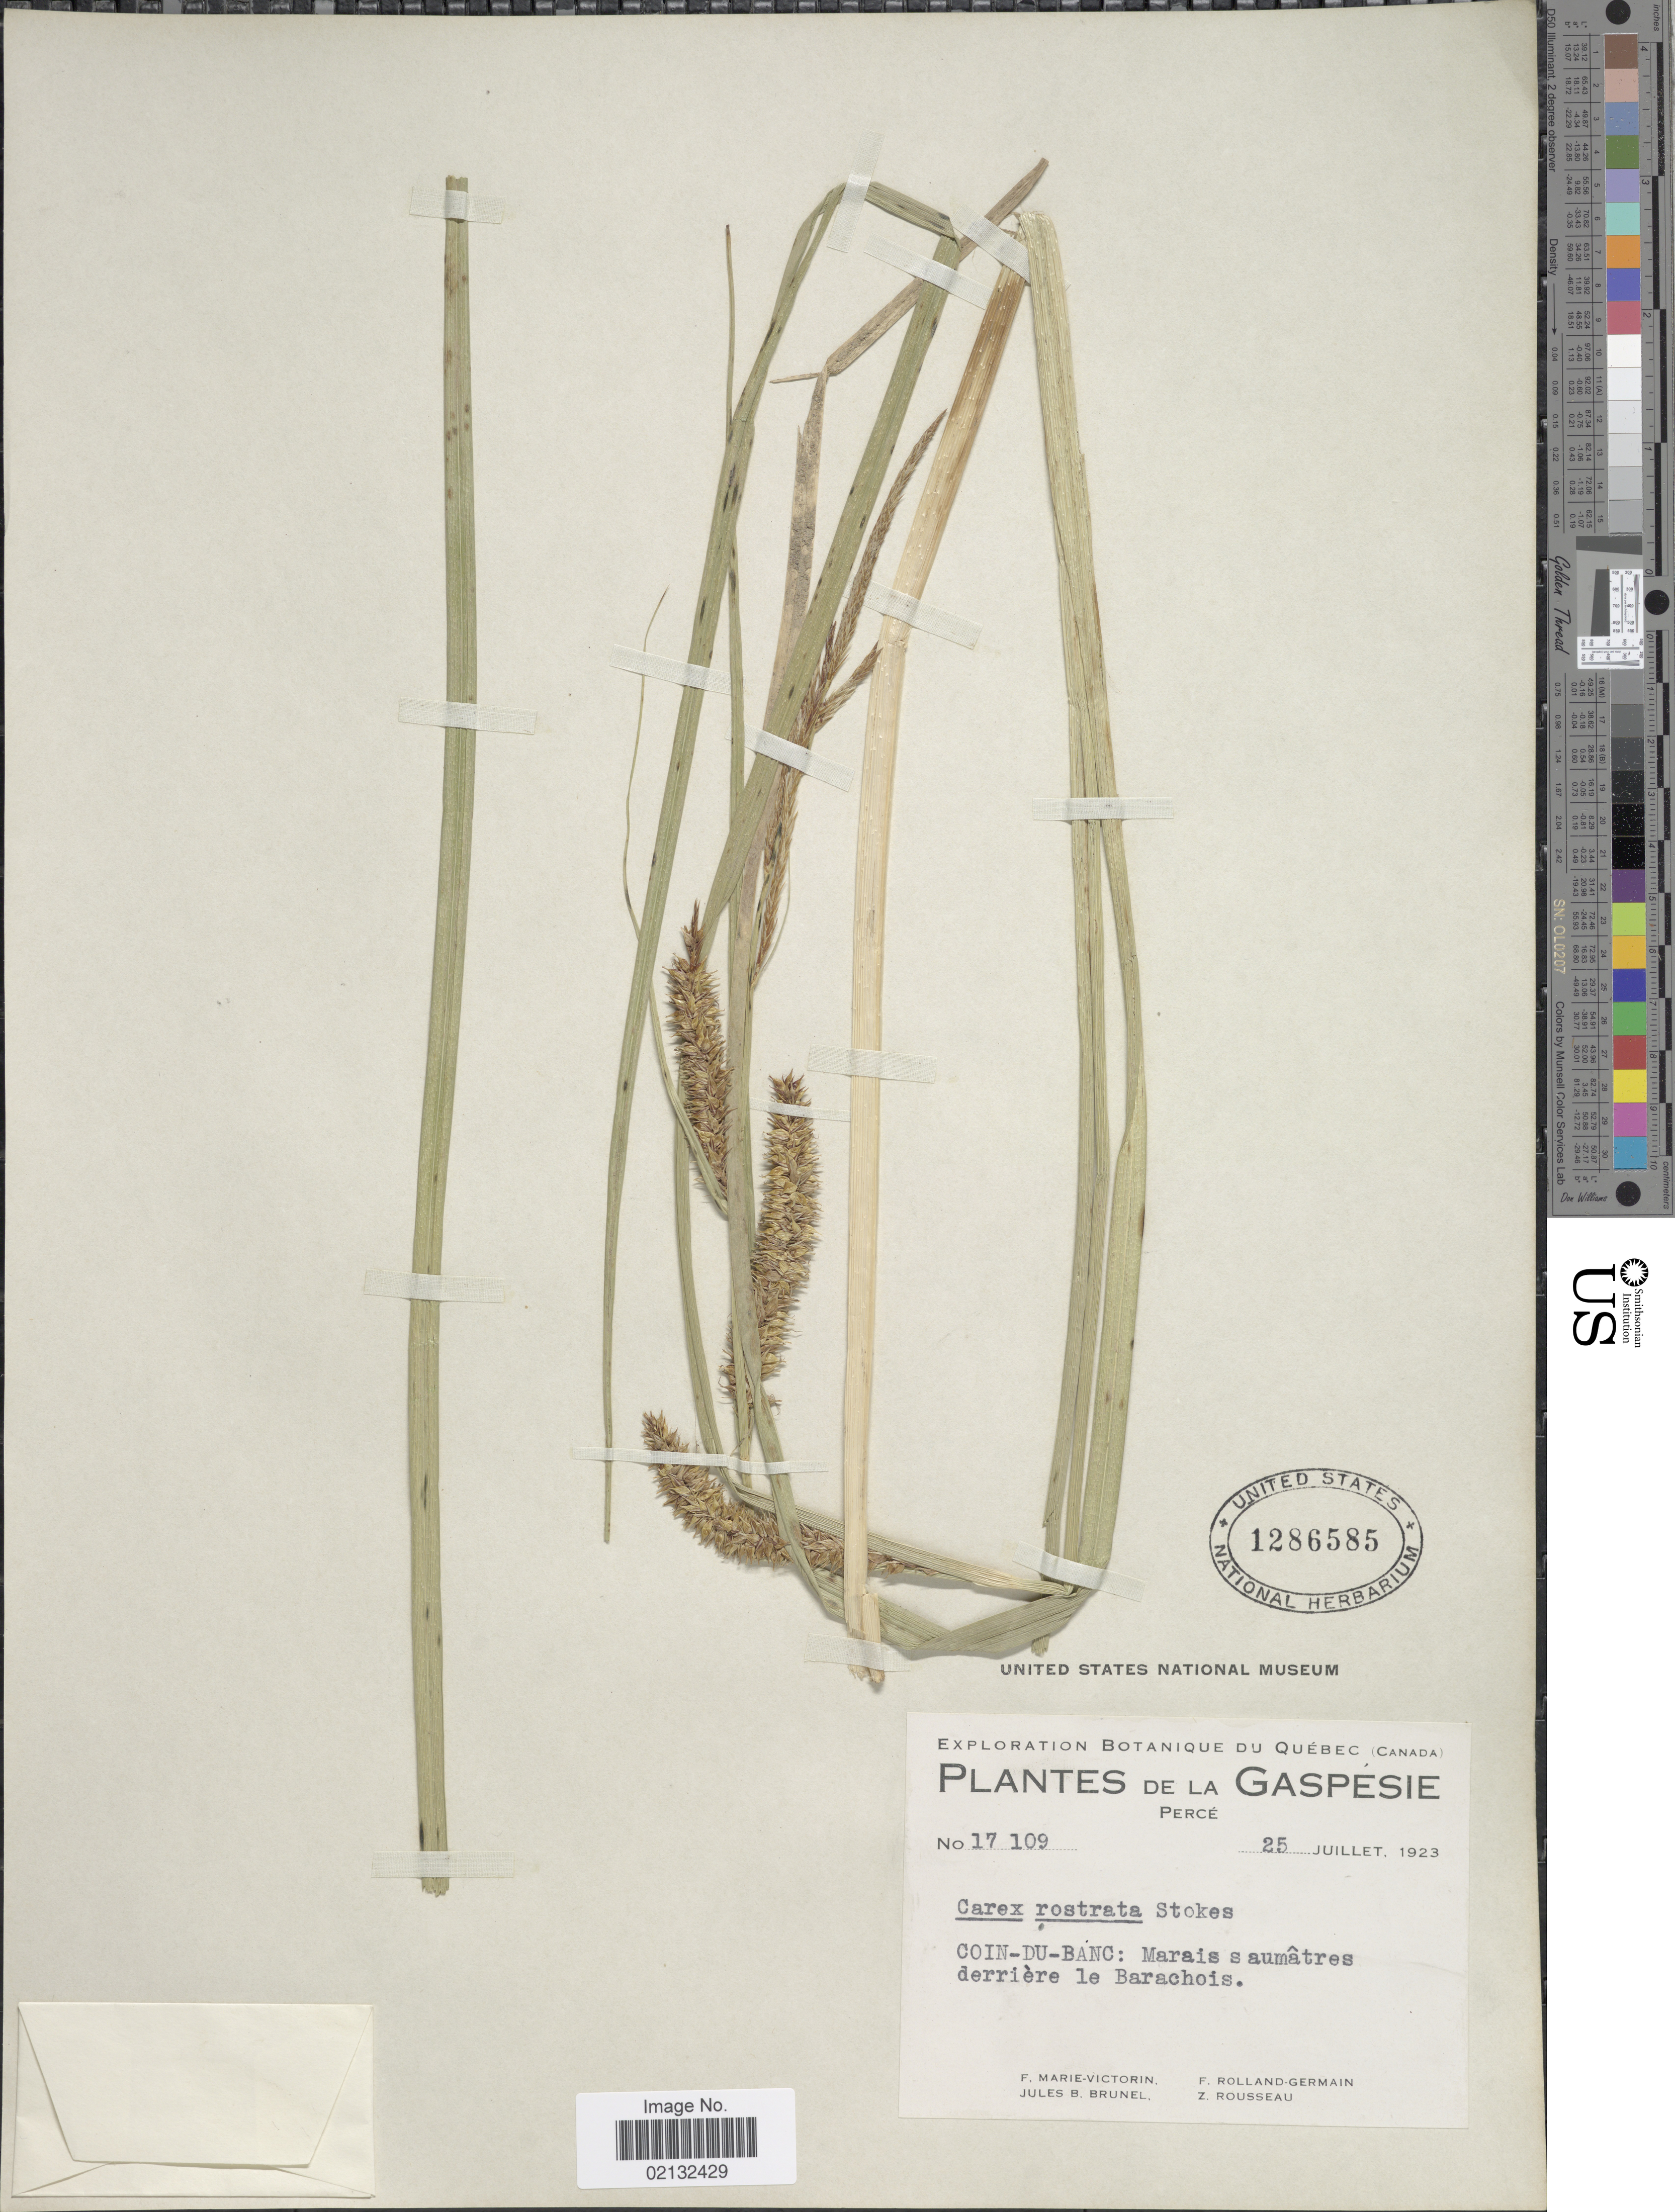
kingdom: Plantae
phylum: Tracheophyta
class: Liliopsida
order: Poales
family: Cyperaceae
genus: Carex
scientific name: Carex rostrata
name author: Stokes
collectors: F. Marie-Victorin, Rolland-Germain, J. Brunel & Z. Rousseau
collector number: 17109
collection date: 1923-07-25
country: Canada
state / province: Quebec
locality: La Gaspesie. Perce. Coin-Du-Banc: Marais saumatres derriere le Barachois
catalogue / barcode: US 1286585